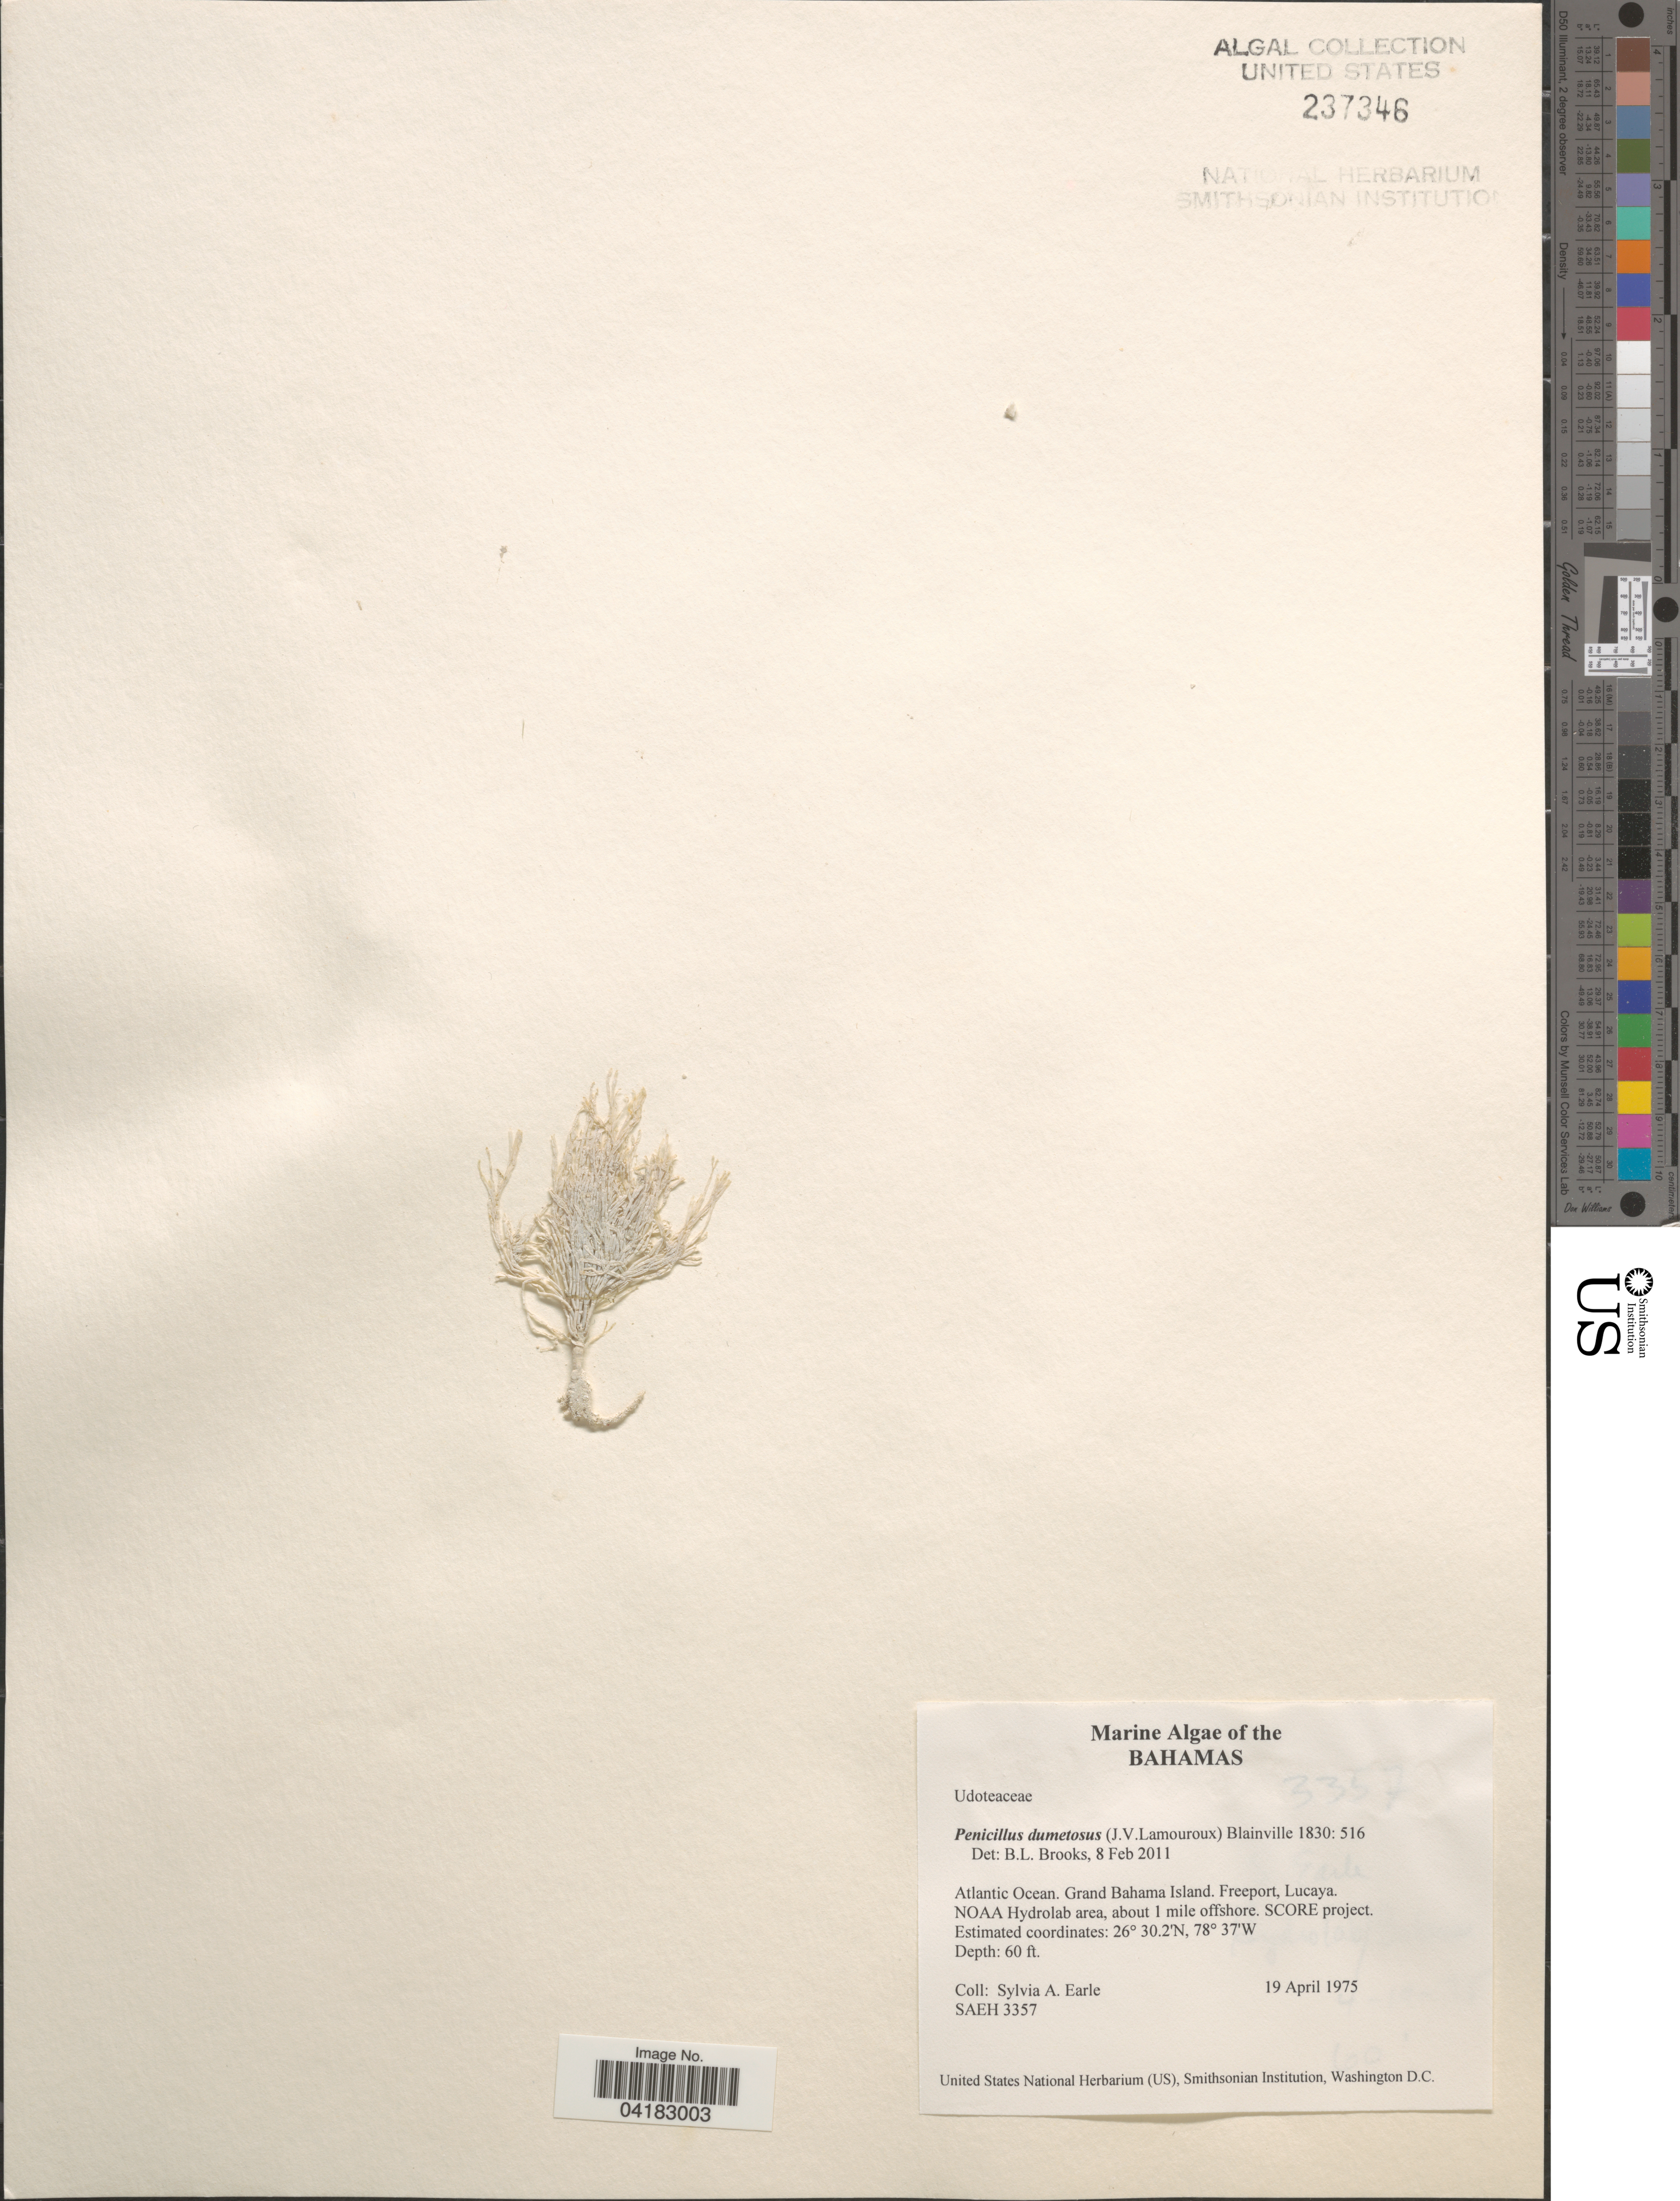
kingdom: Plantae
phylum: Chlorophyta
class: Ulvophyceae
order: Bryopsidales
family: Udoteaceae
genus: Penicillus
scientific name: Penicillus dumetosus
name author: (J.V.Lamouroux) Blainville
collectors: S. A. Earle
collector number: SAEH3357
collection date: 1975-04-19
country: Bahamas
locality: Atlantic Ocean. Grand Bahama Island. Freeport, Lucaya. NOAA Hydrolab area, about 1 mile offshore. SCORE project.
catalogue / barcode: US 237346